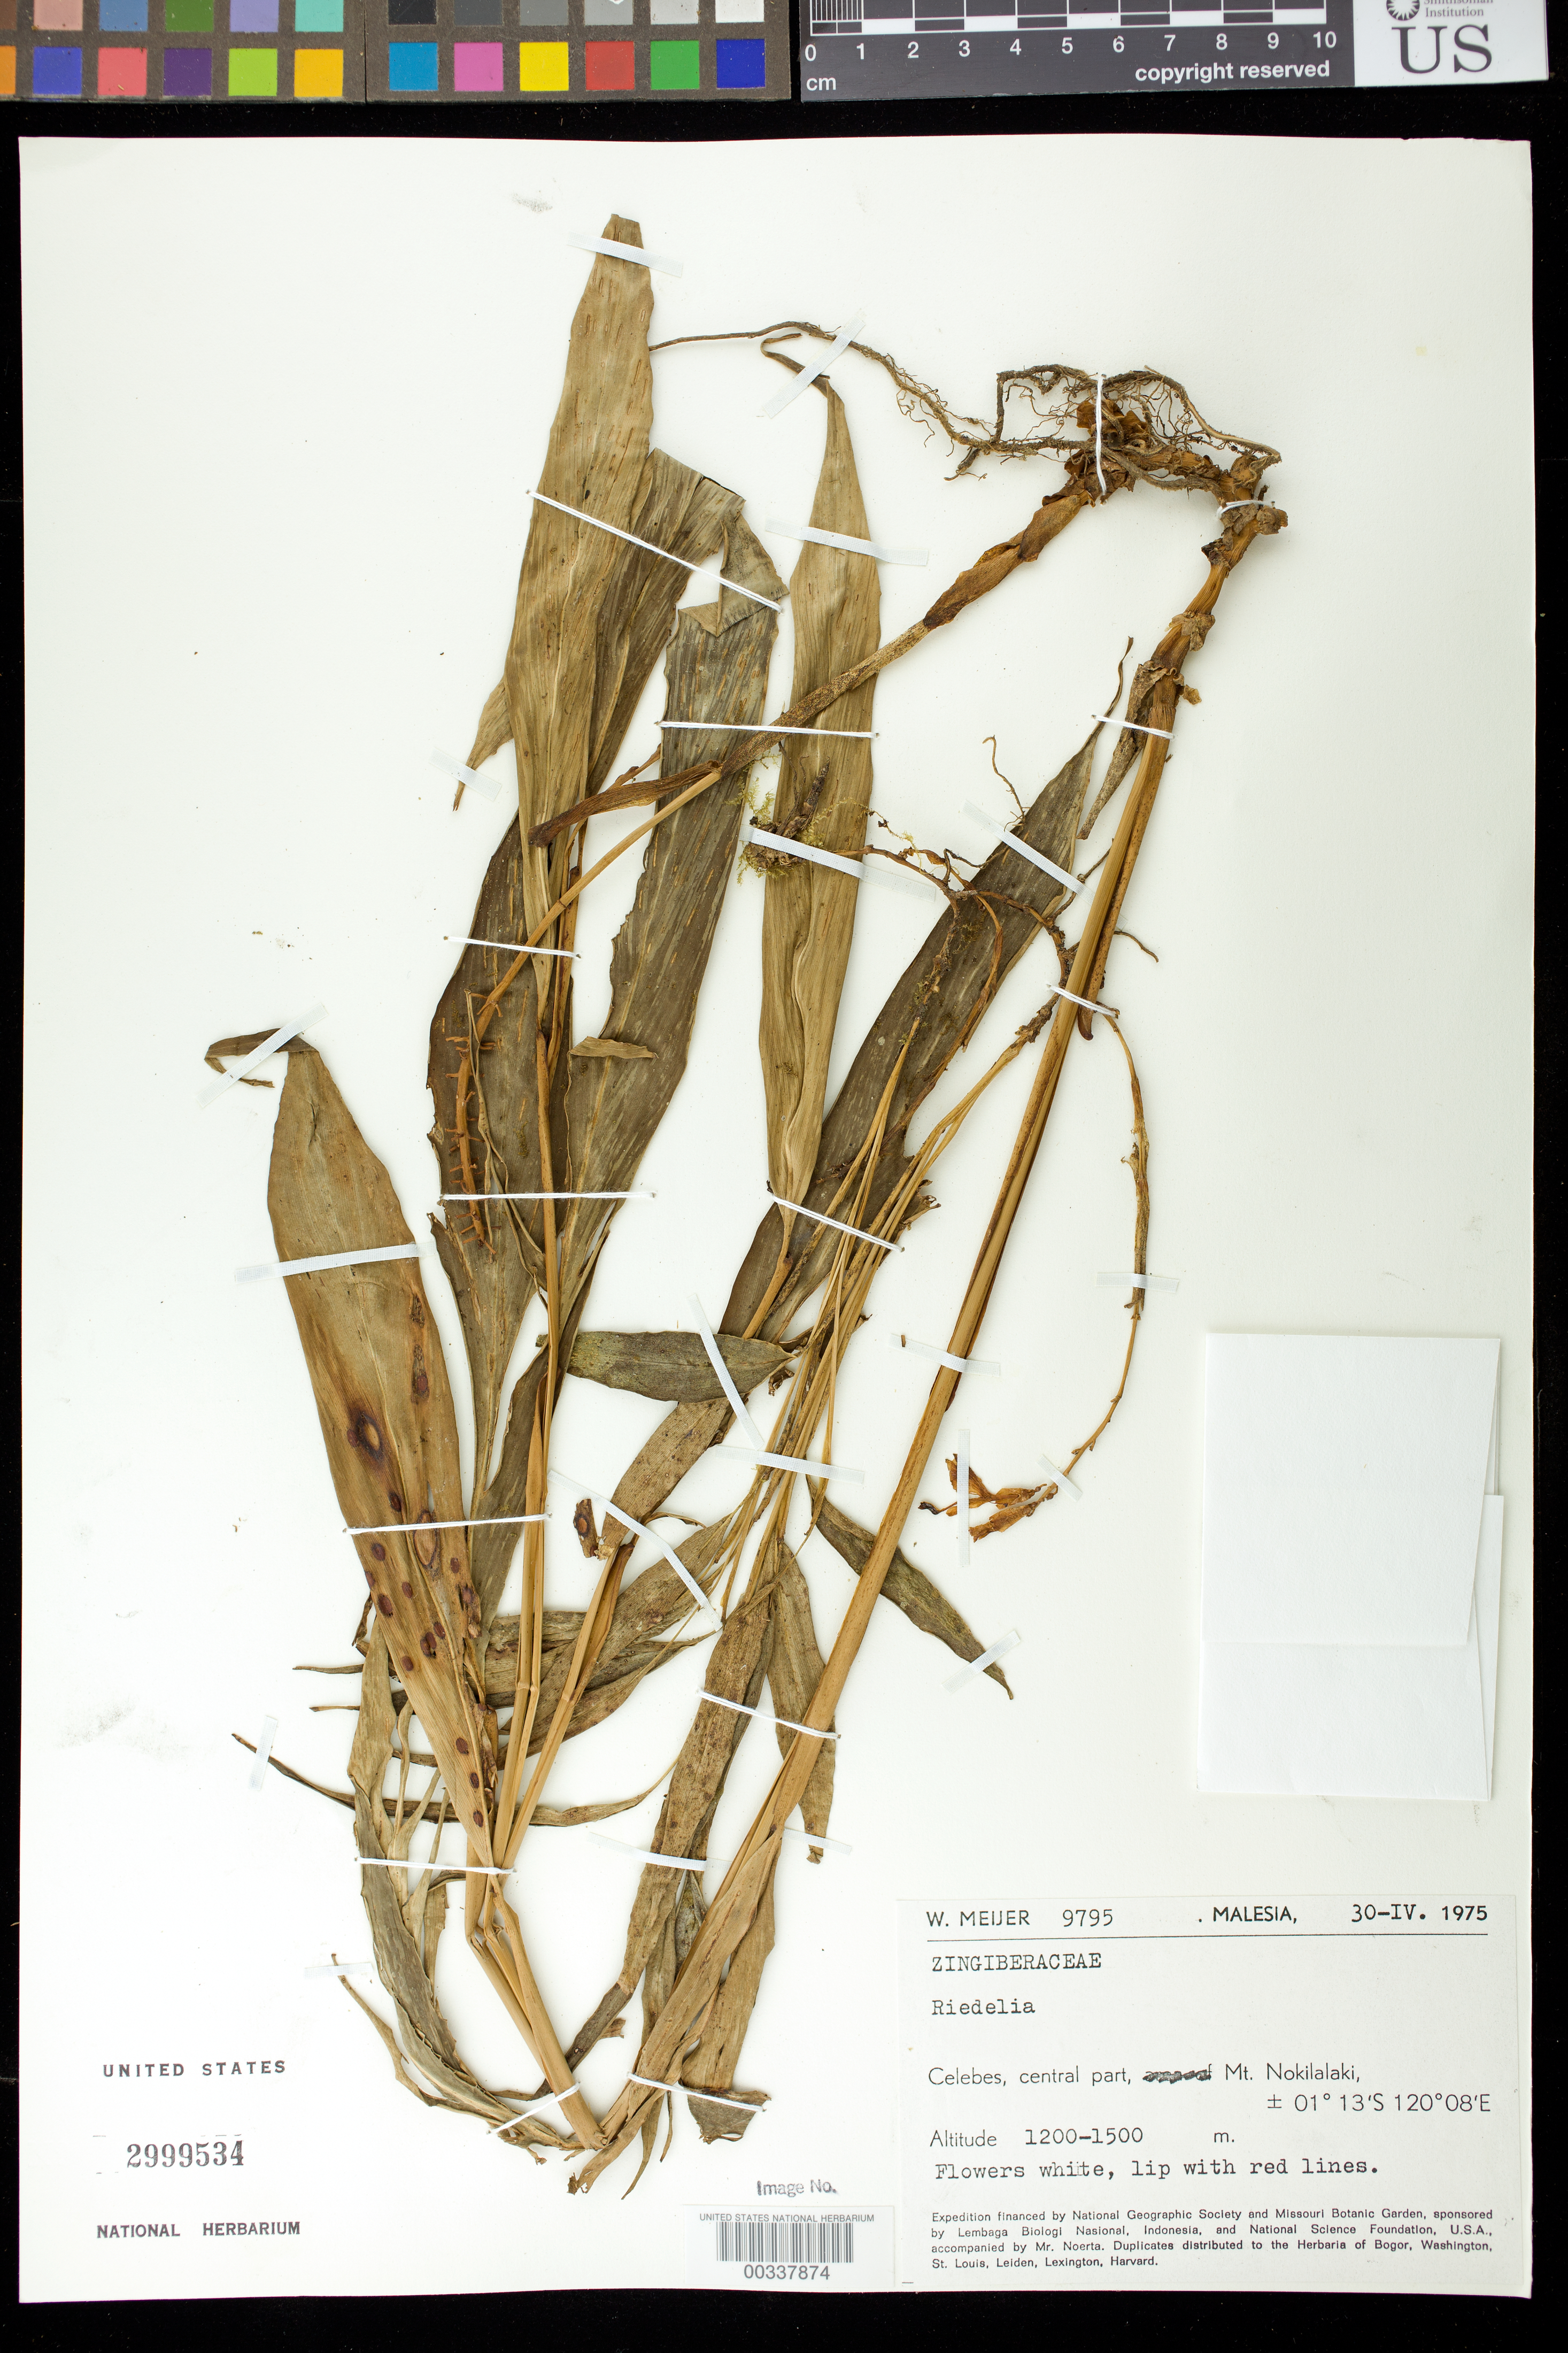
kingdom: Plantae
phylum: Tracheophyta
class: Liliopsida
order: Zingiberales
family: Zingiberaceae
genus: Riedelia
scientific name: Riedelia sp.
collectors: W. Meijer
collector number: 9795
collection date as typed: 30 Apr 1975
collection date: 1975-04-30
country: Indonesia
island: Celebes Island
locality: Malesia, celebes, central part, mt. nokilalaki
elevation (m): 1200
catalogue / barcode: US 2999534